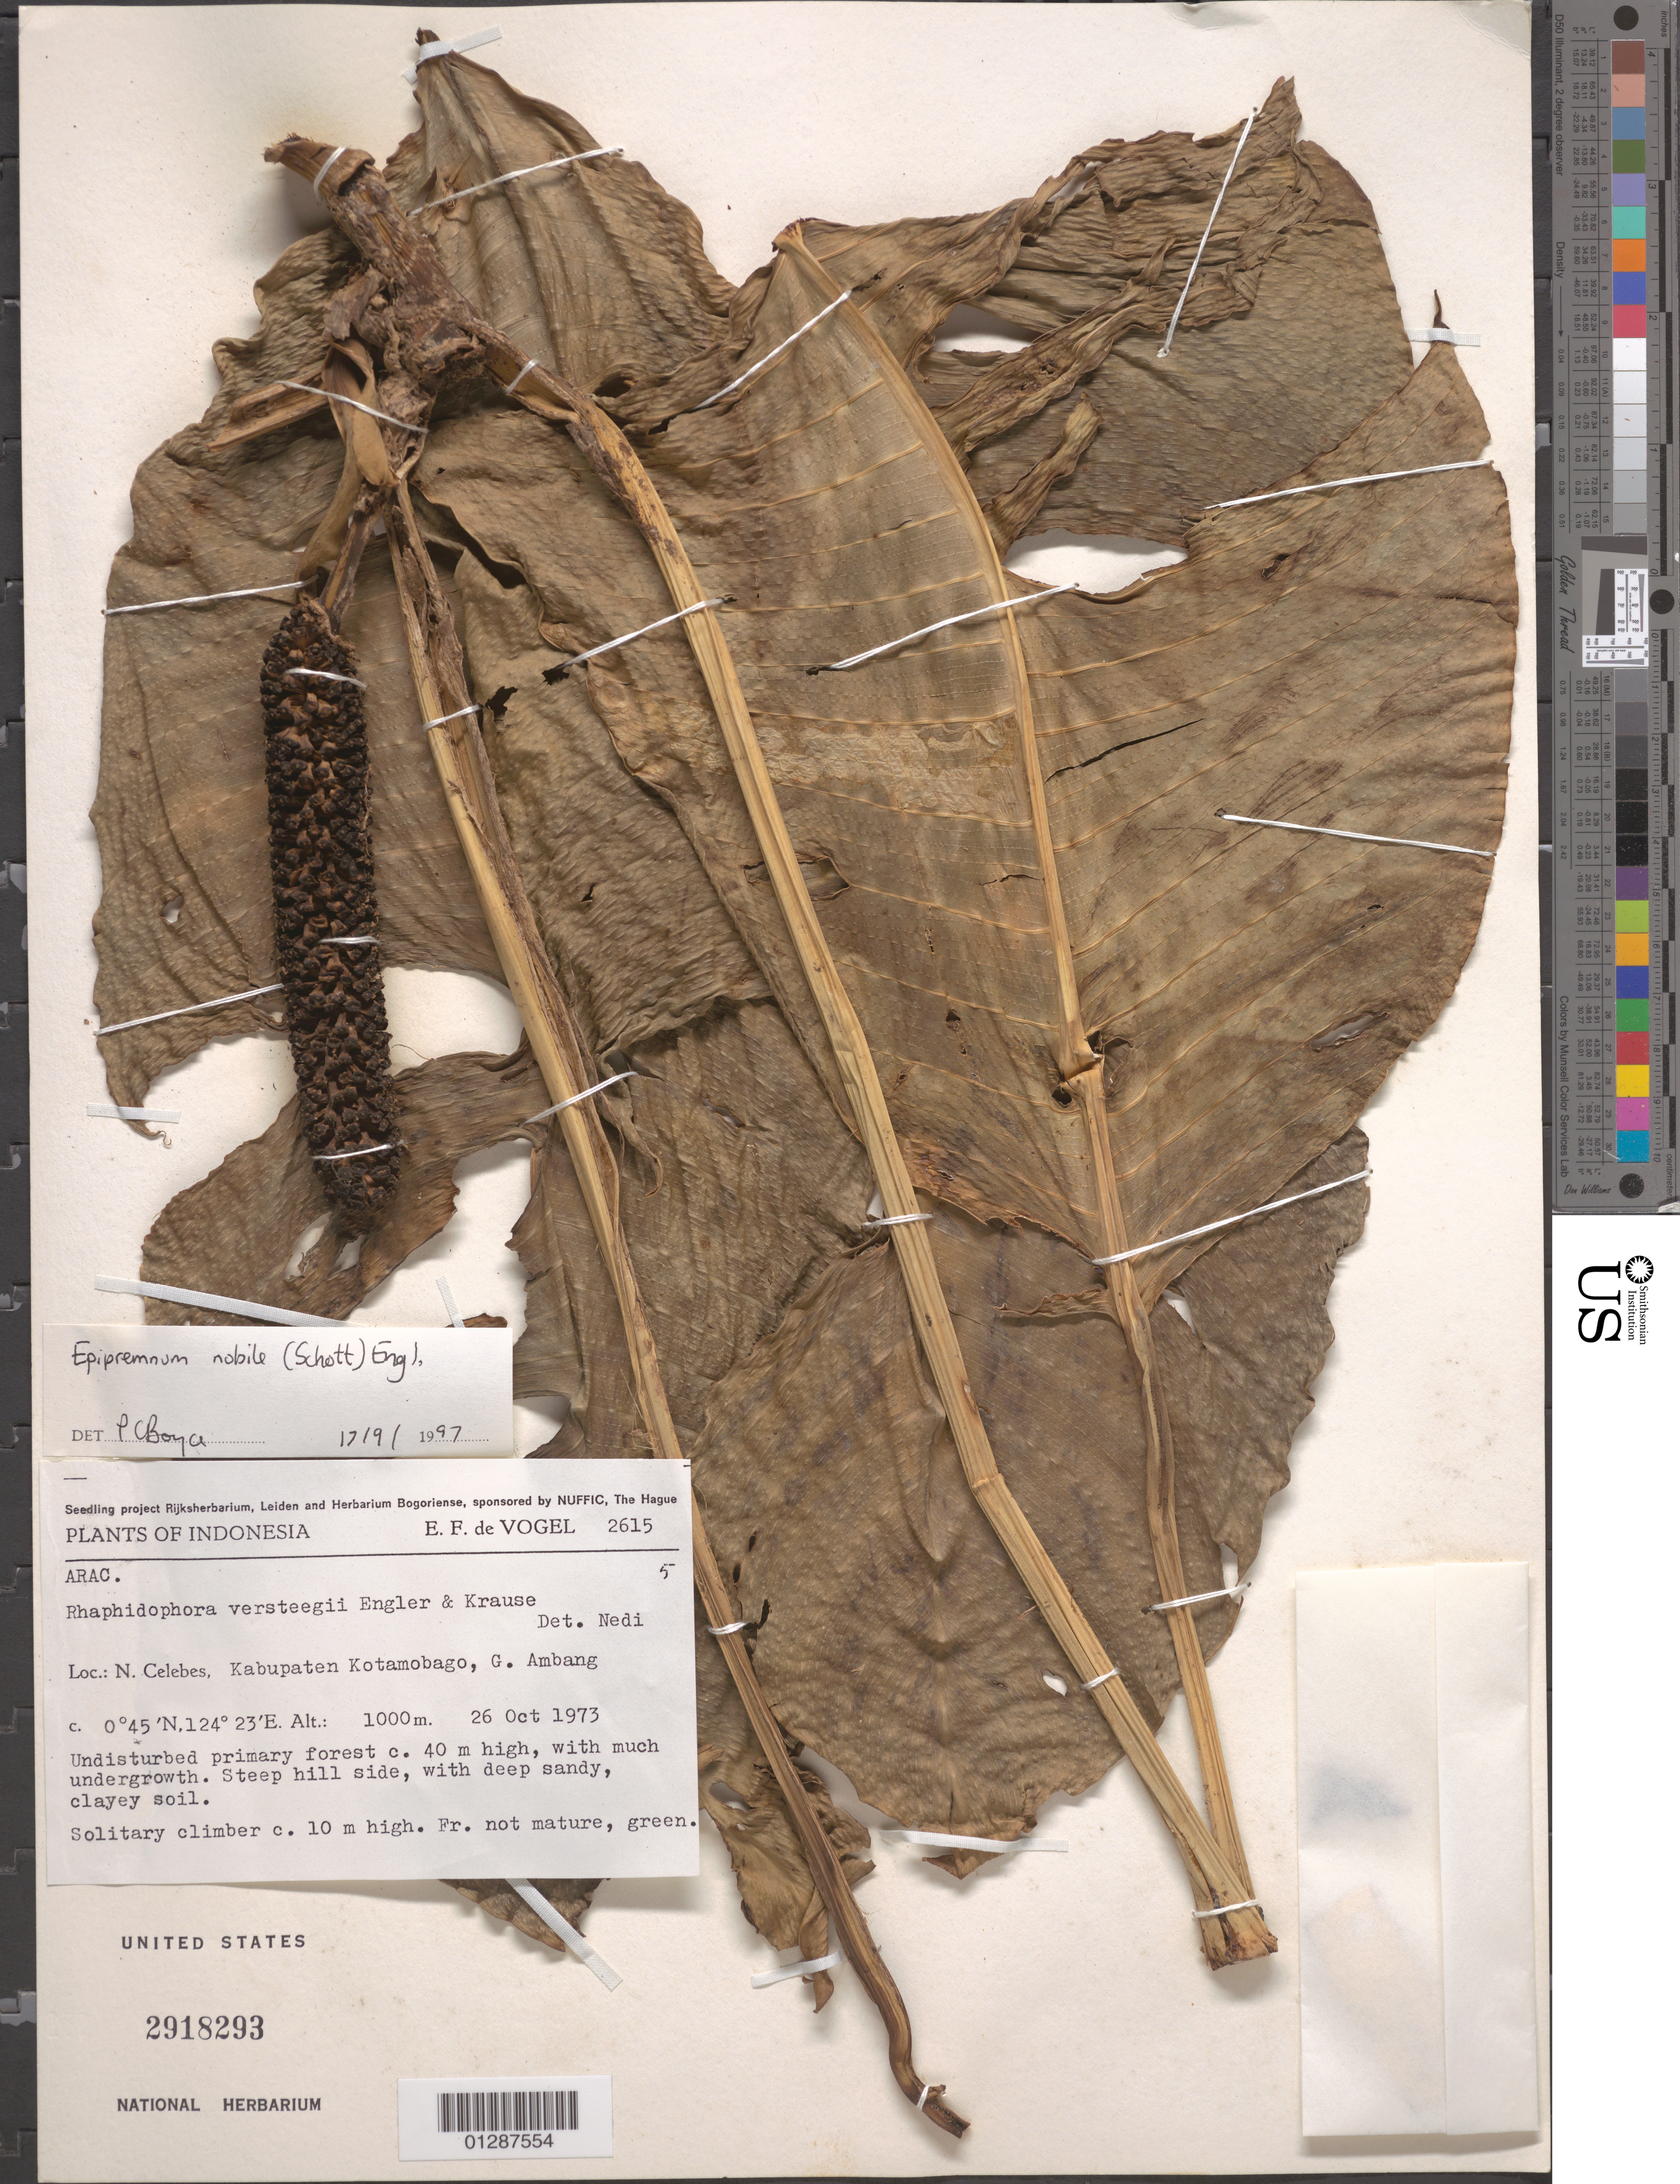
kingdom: Plantae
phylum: Tracheophyta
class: Liliopsida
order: Alismatales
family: Araceae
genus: Epipremnum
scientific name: Epipremnum nobile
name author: (Schott) Engl.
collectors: E. F. de Vogel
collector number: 2615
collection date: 1973-10-26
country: Indonesia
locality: N. Celebes, Kabupaten Kotamobago, G. Ambang.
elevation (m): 1000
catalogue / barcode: US 2918293